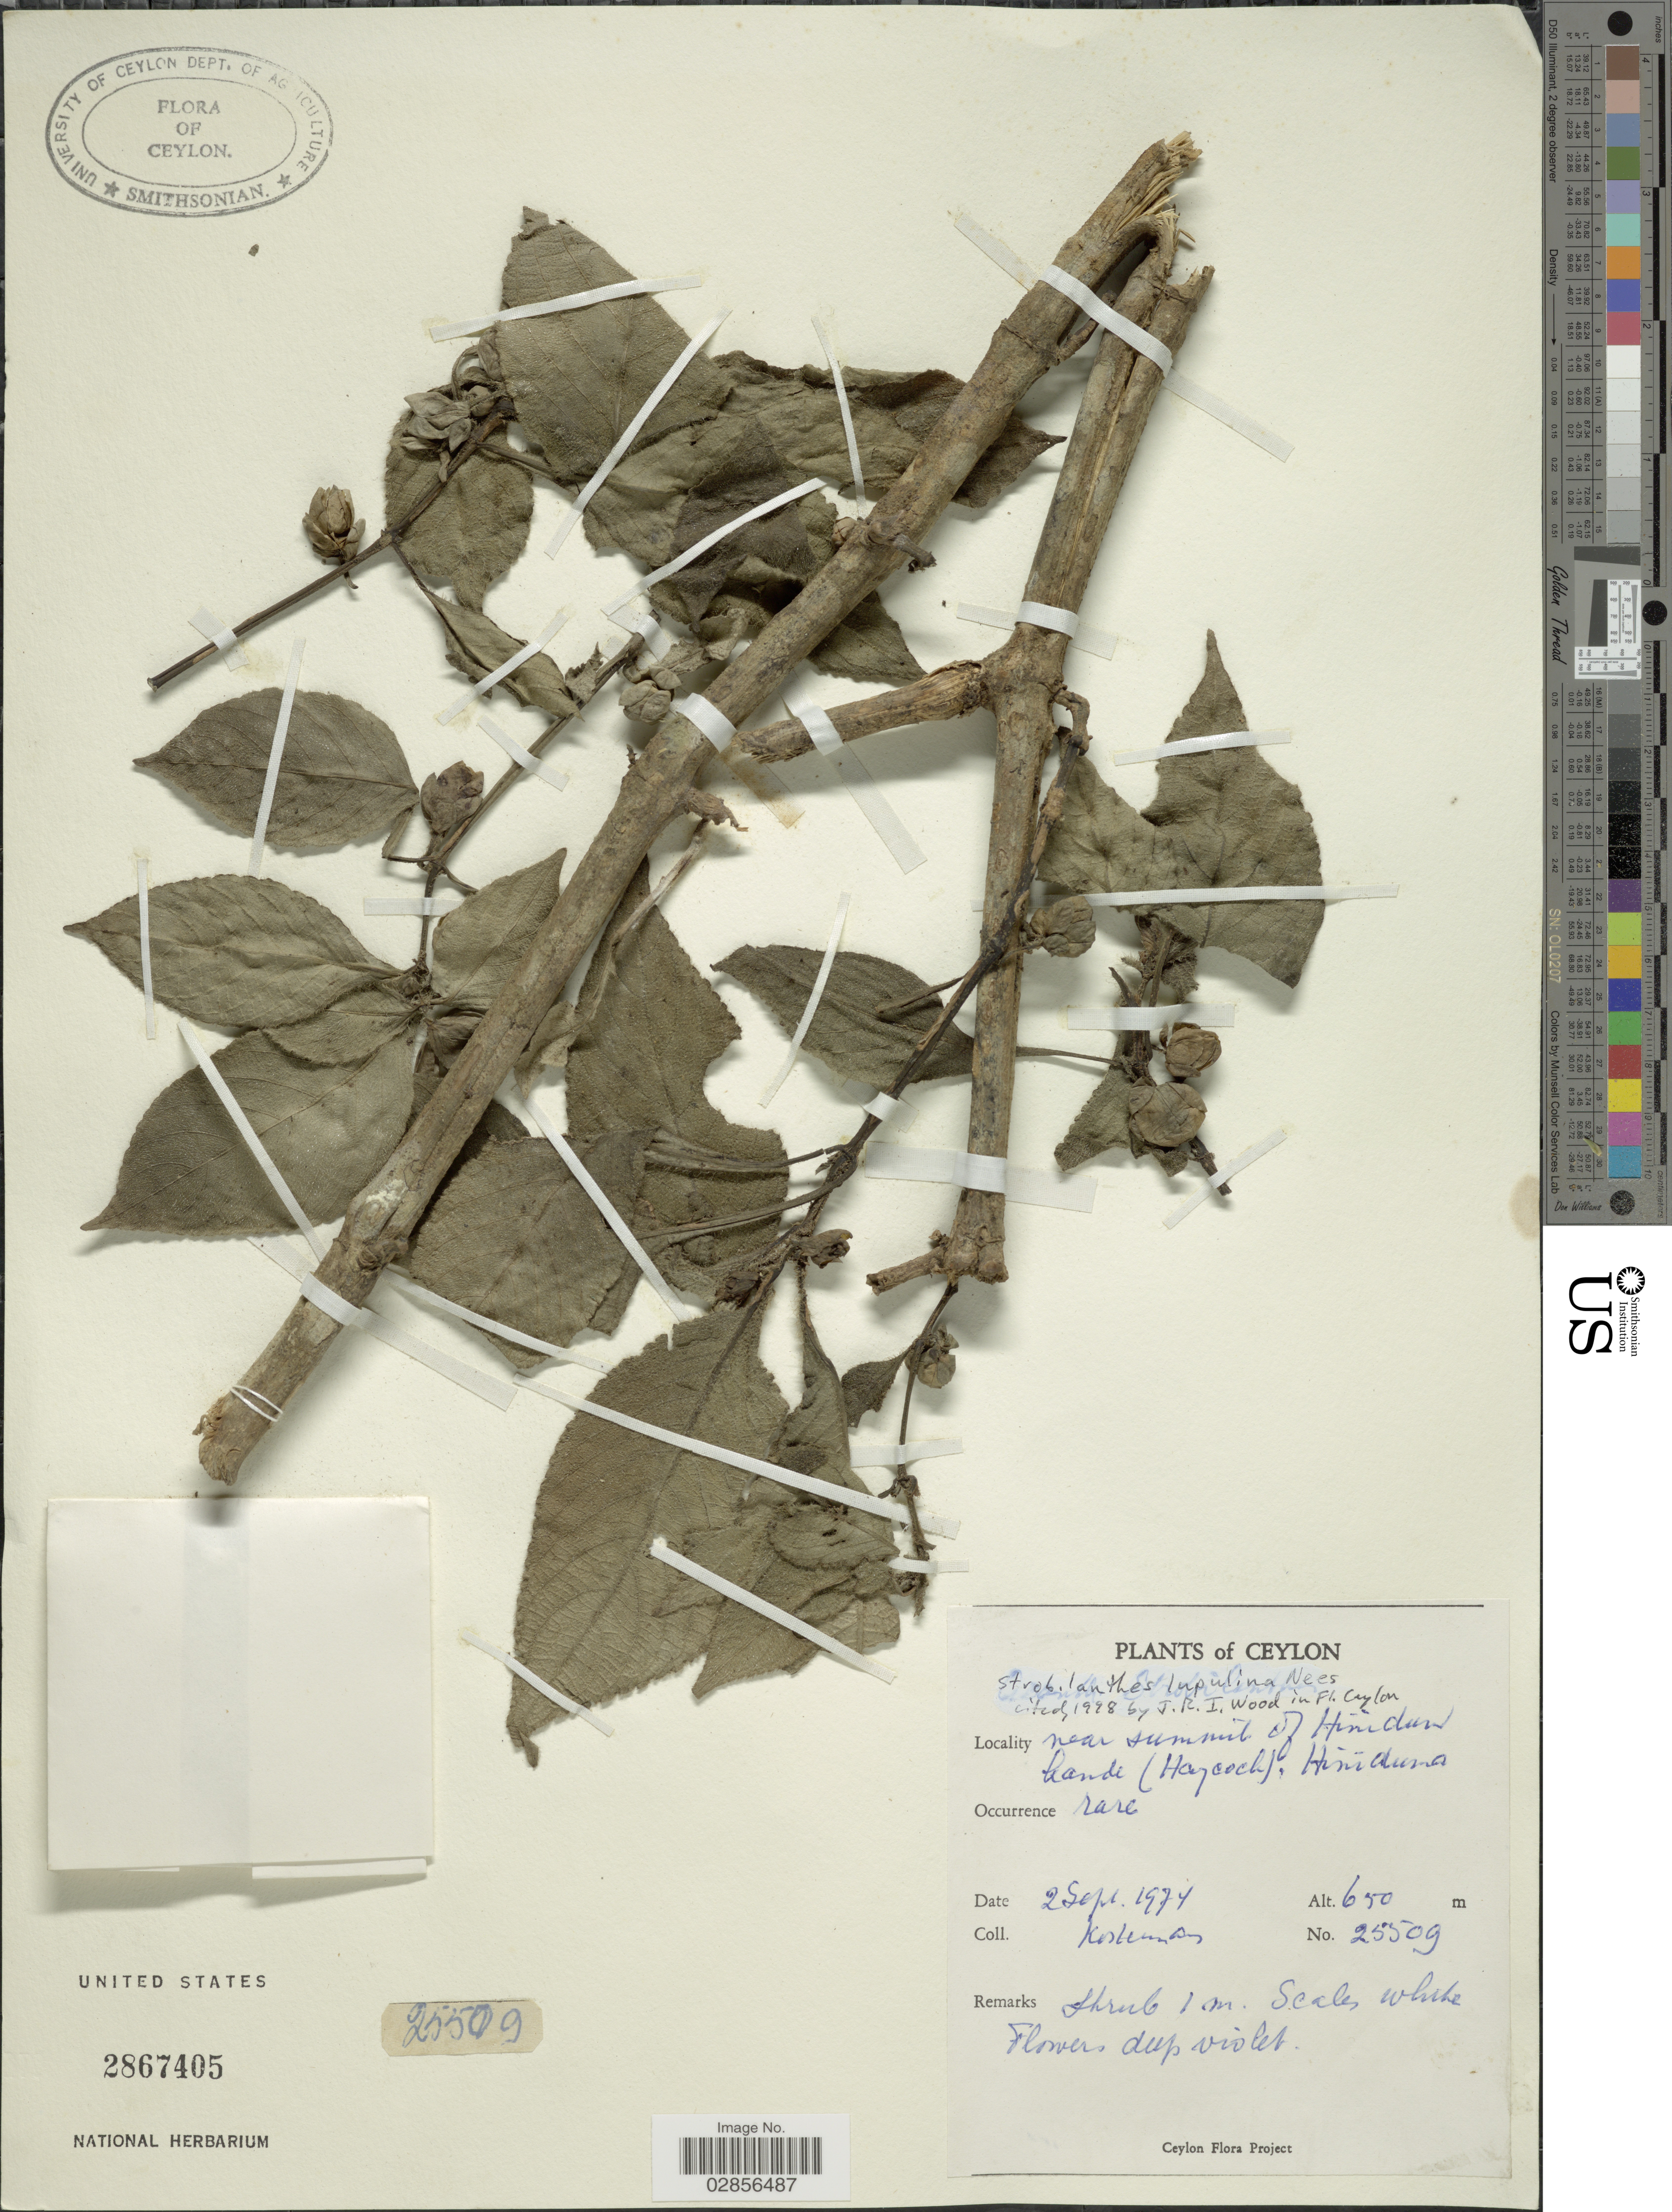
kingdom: Plantae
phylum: Tracheophyta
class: Magnoliopsida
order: Lamiales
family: Acanthaceae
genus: Strobilanthes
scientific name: Strobilanthes lupulina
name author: Nees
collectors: Kostermans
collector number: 25509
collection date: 1974-09-02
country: Sri Lanka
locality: Ceylon. Near summit of Hiniduma kande (Haycoch), Hiniduma.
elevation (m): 650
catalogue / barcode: US 2867405